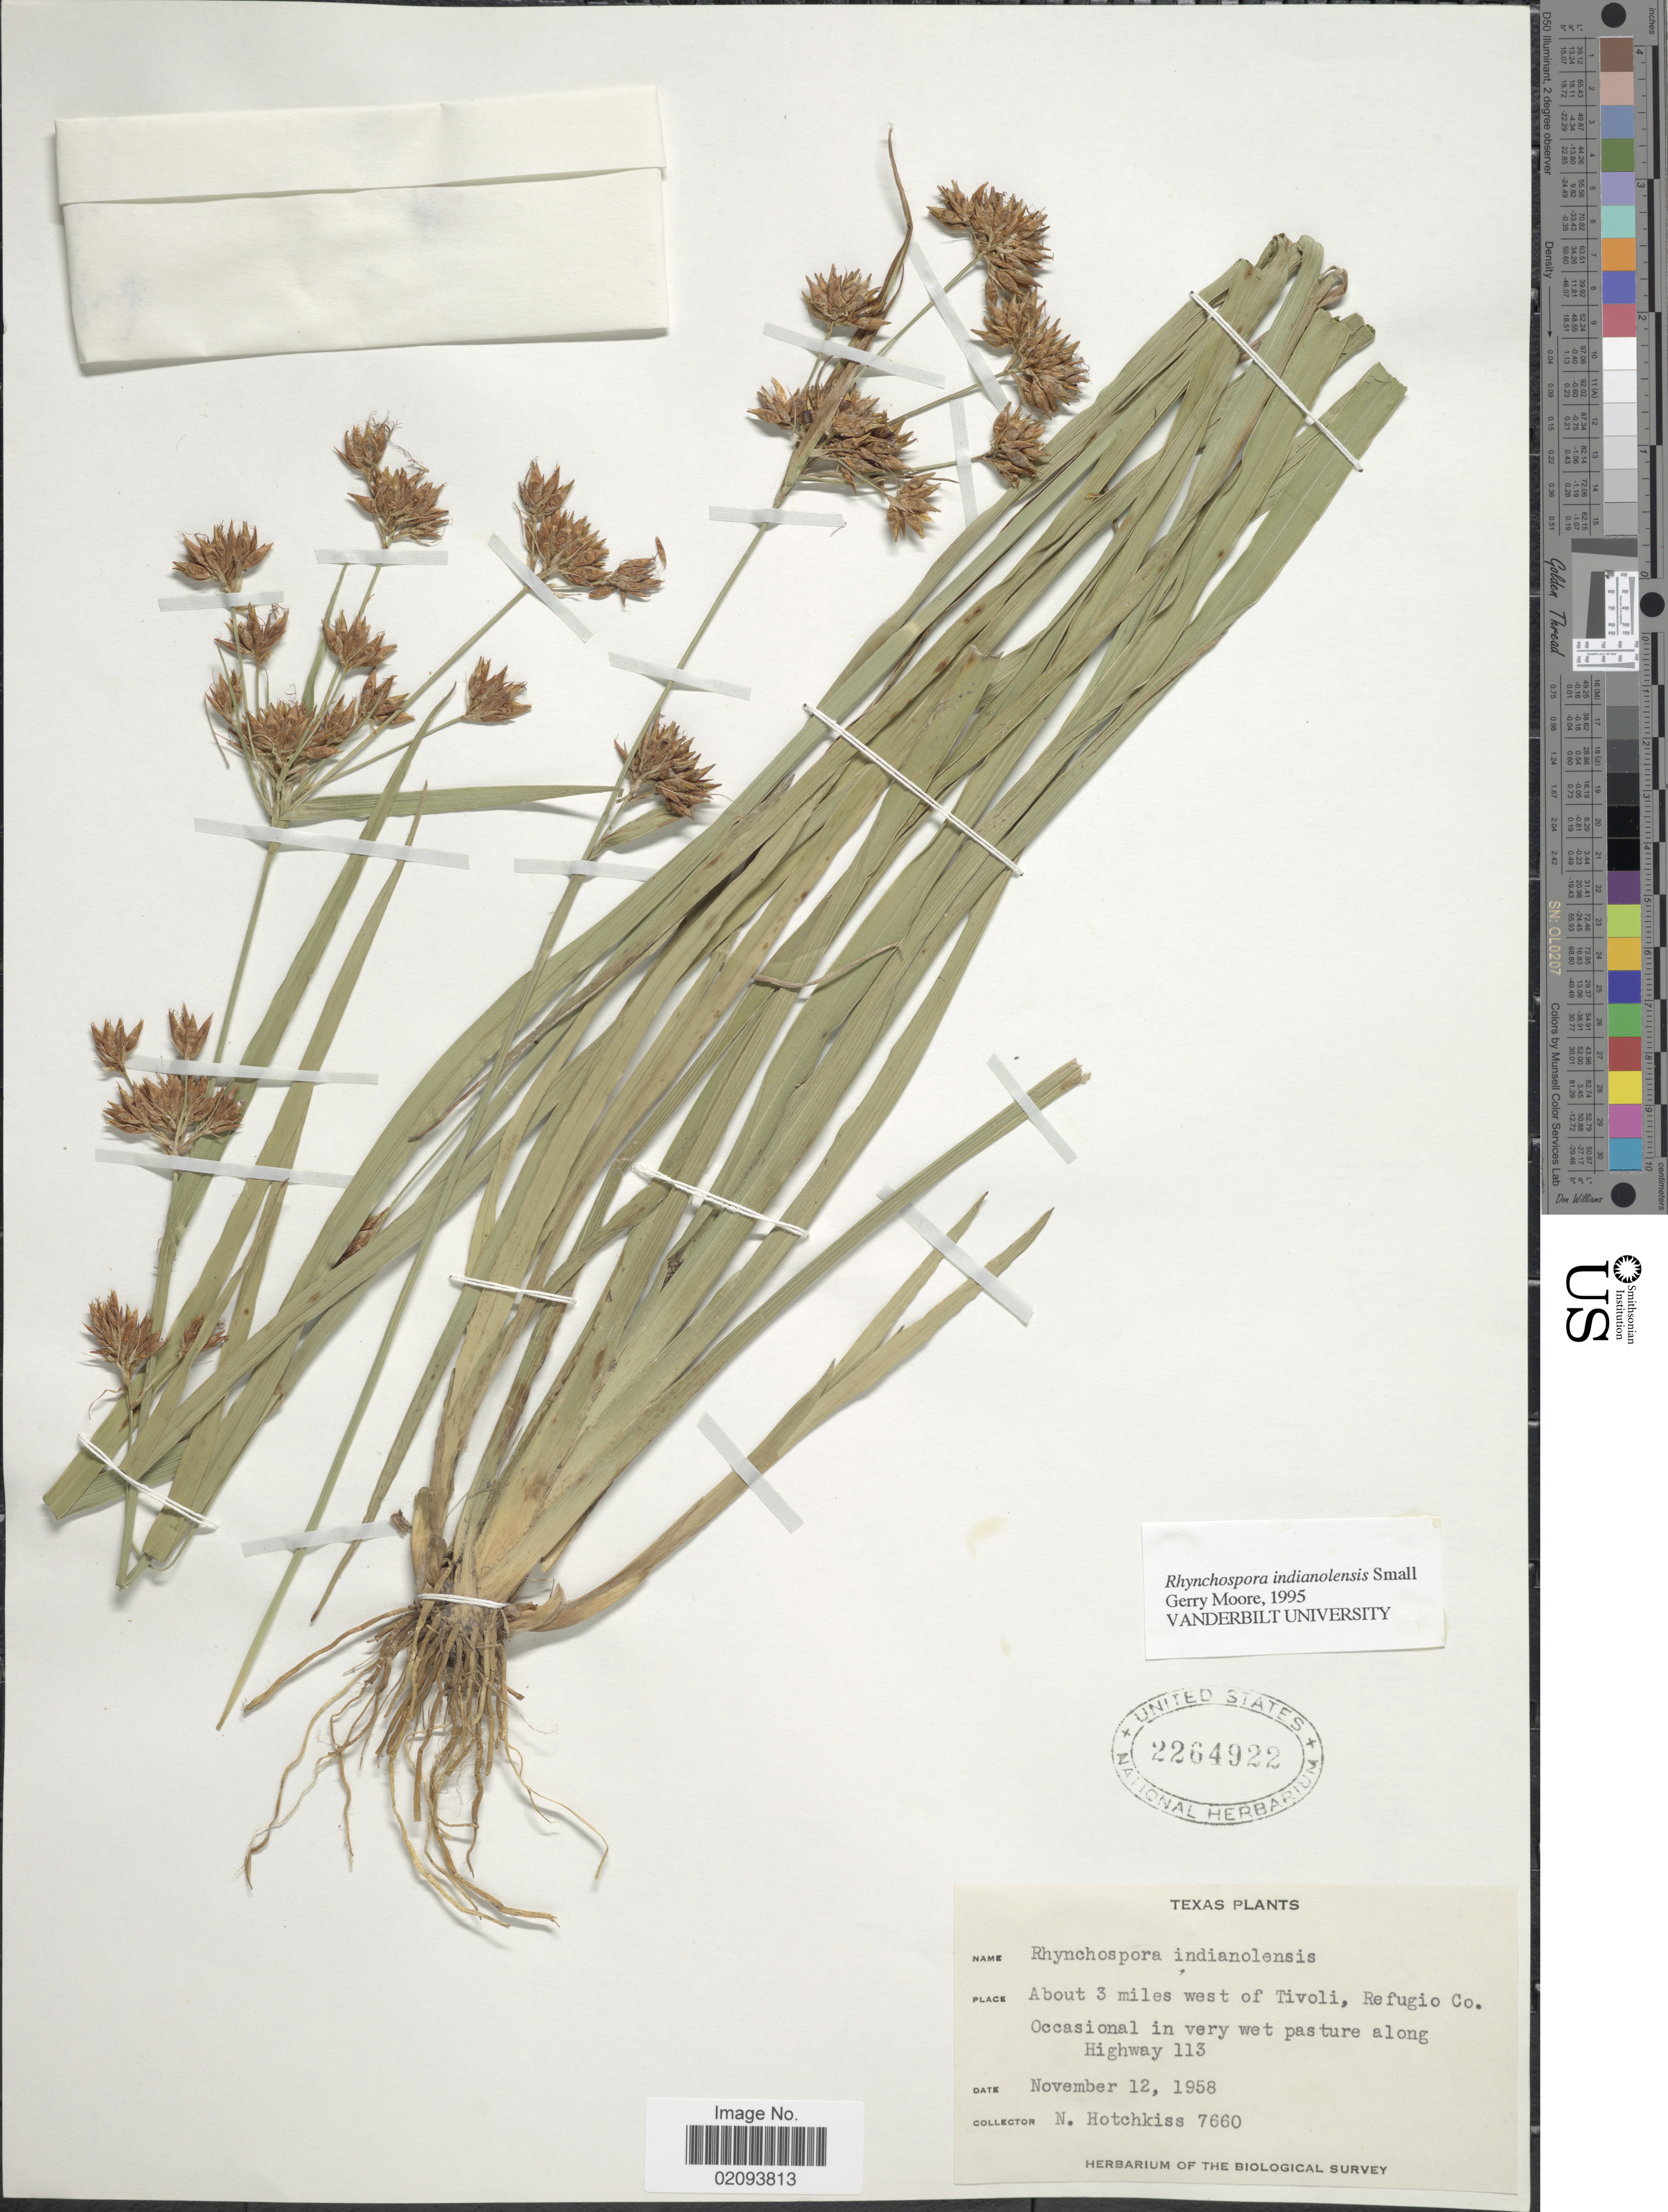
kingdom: Plantae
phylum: Tracheophyta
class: Liliopsida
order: Poales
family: Cyperaceae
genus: Rhynchospora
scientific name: Rhynchospora indianolensis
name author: Small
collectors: N. Hotchkiss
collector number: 7660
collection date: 1958-11-12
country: United States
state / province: Texas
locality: About 3 miles west of Tivoli, Refugio Co. Occasional in very wet pasture along Highway 113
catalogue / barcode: US 2264922